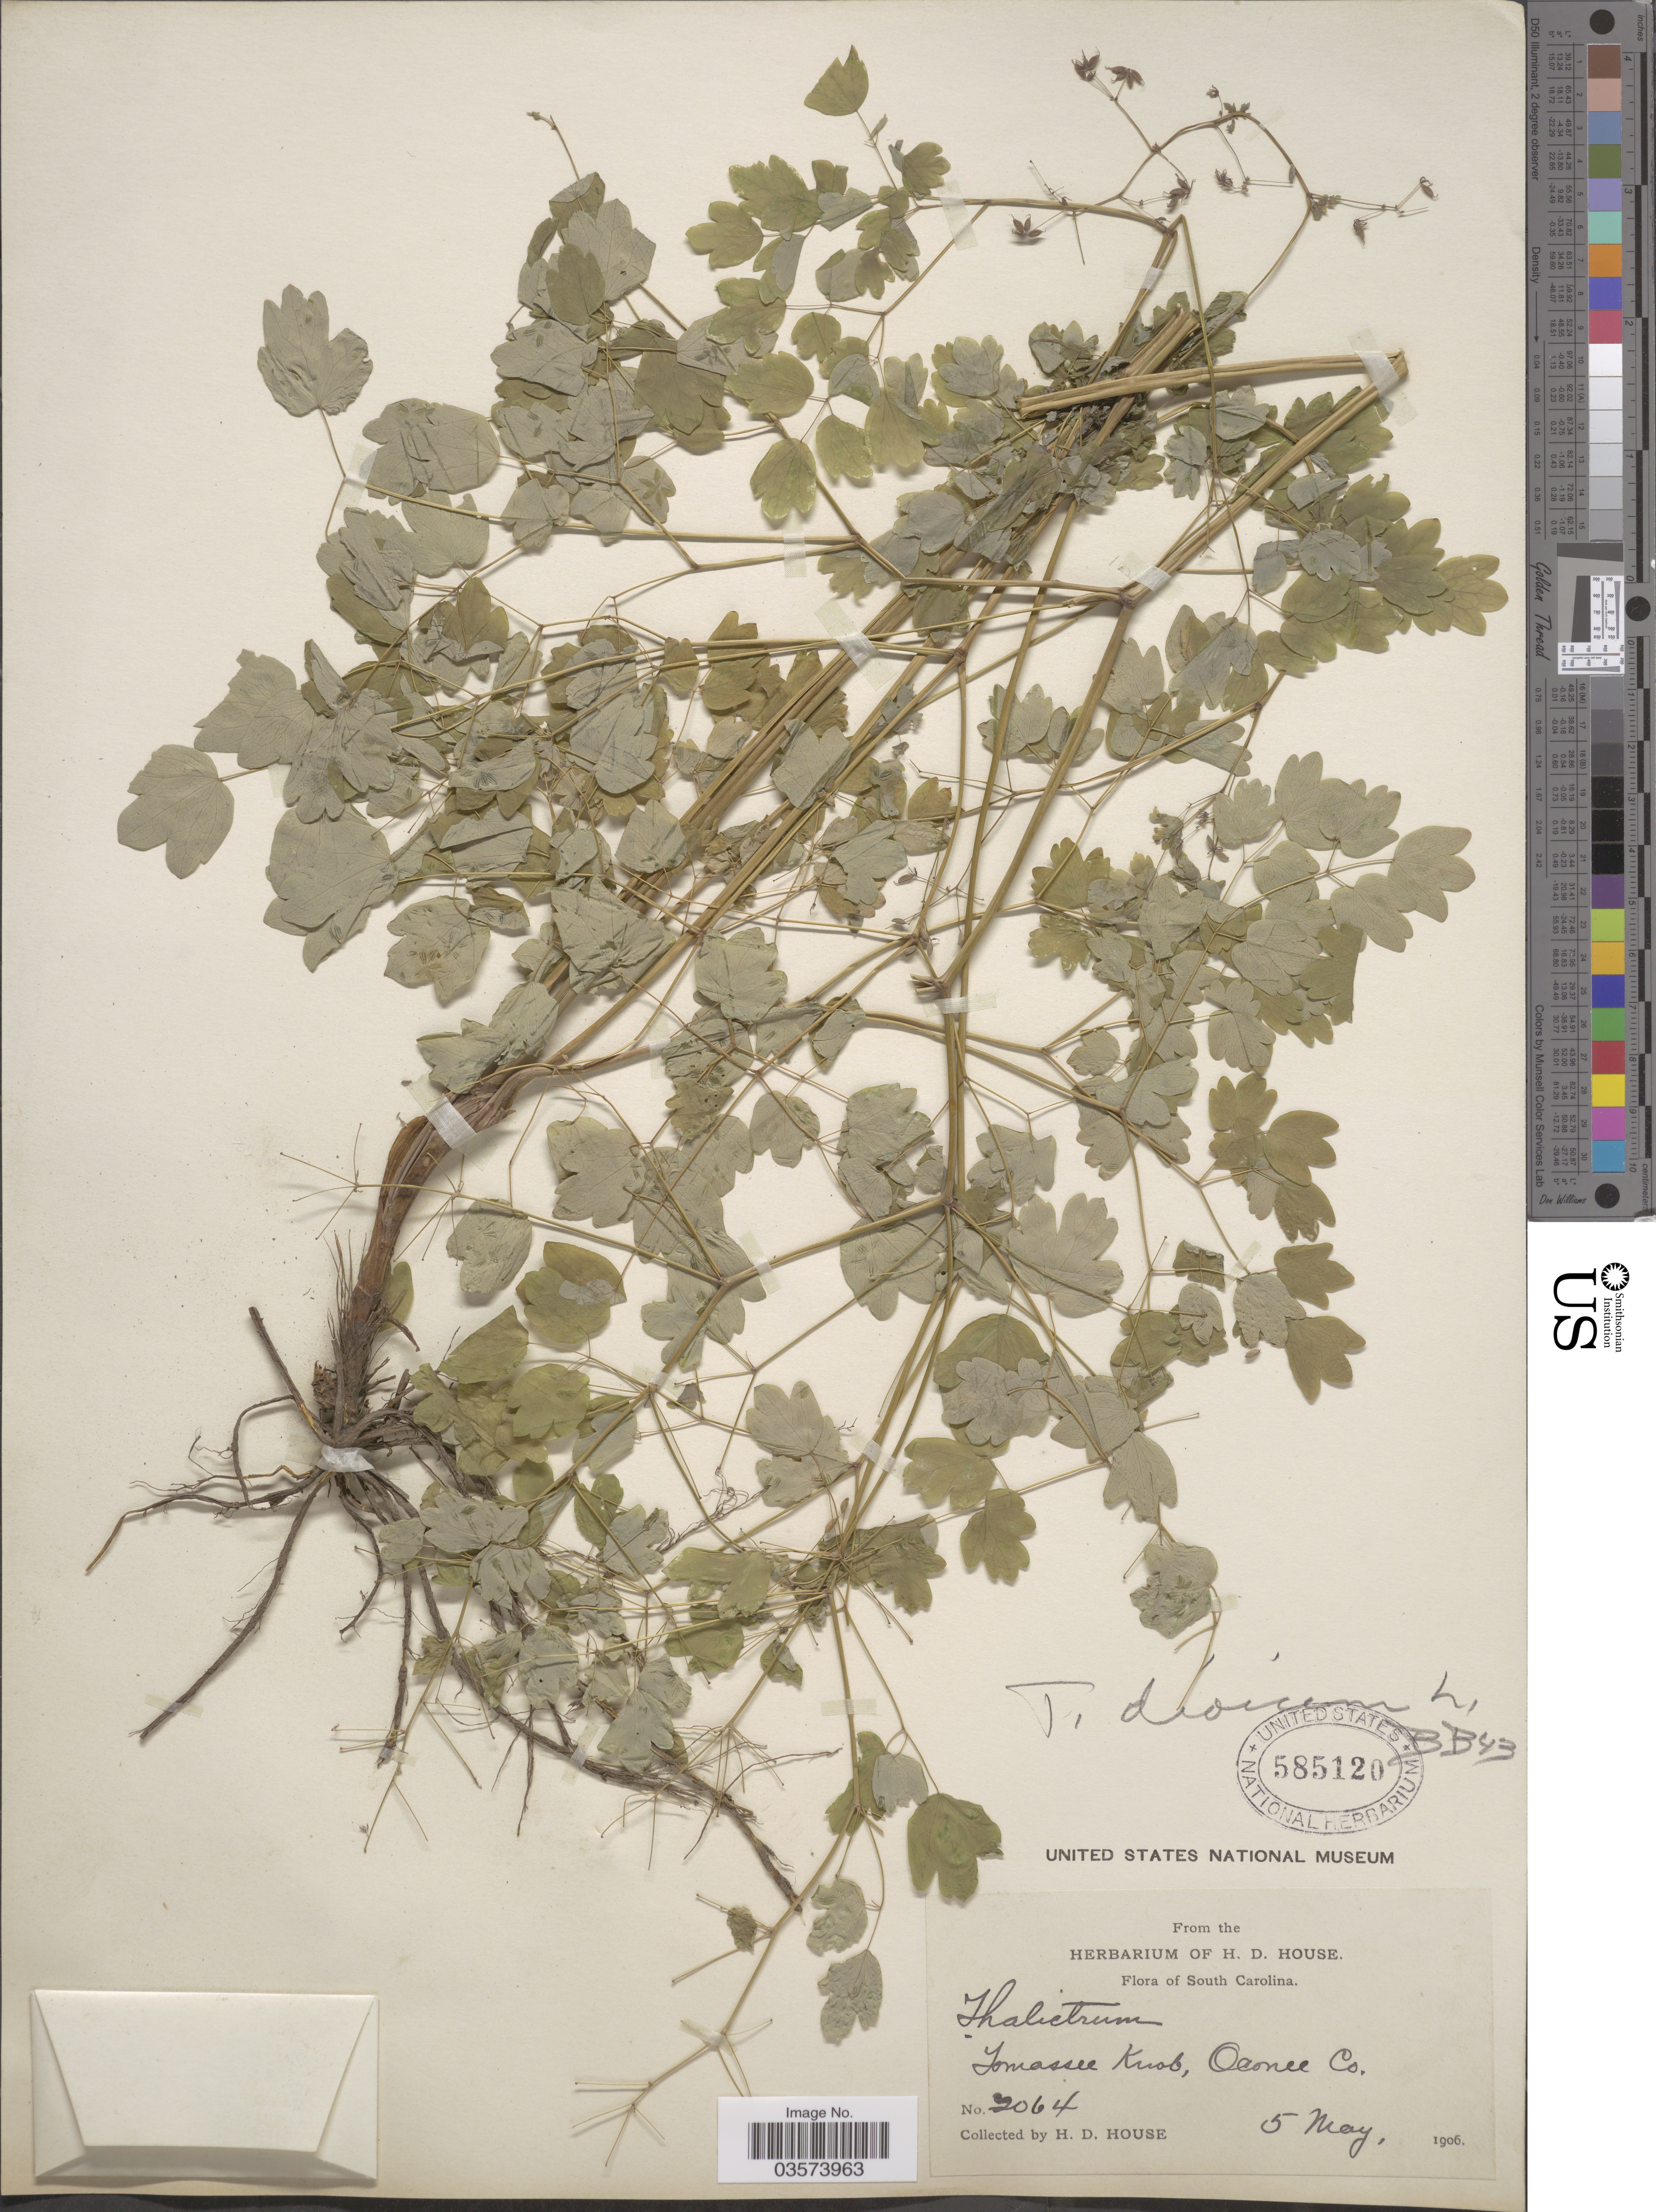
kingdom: Plantae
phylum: Tracheophyta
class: Magnoliopsida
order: Ranunculales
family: Ranunculaceae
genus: Thalictrum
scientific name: Thalictrum dioicum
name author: L.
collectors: H. D. House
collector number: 2064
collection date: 1906-05-05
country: United States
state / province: South Carolina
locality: Tomassee Knob, Oconee Co.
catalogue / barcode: US 585120